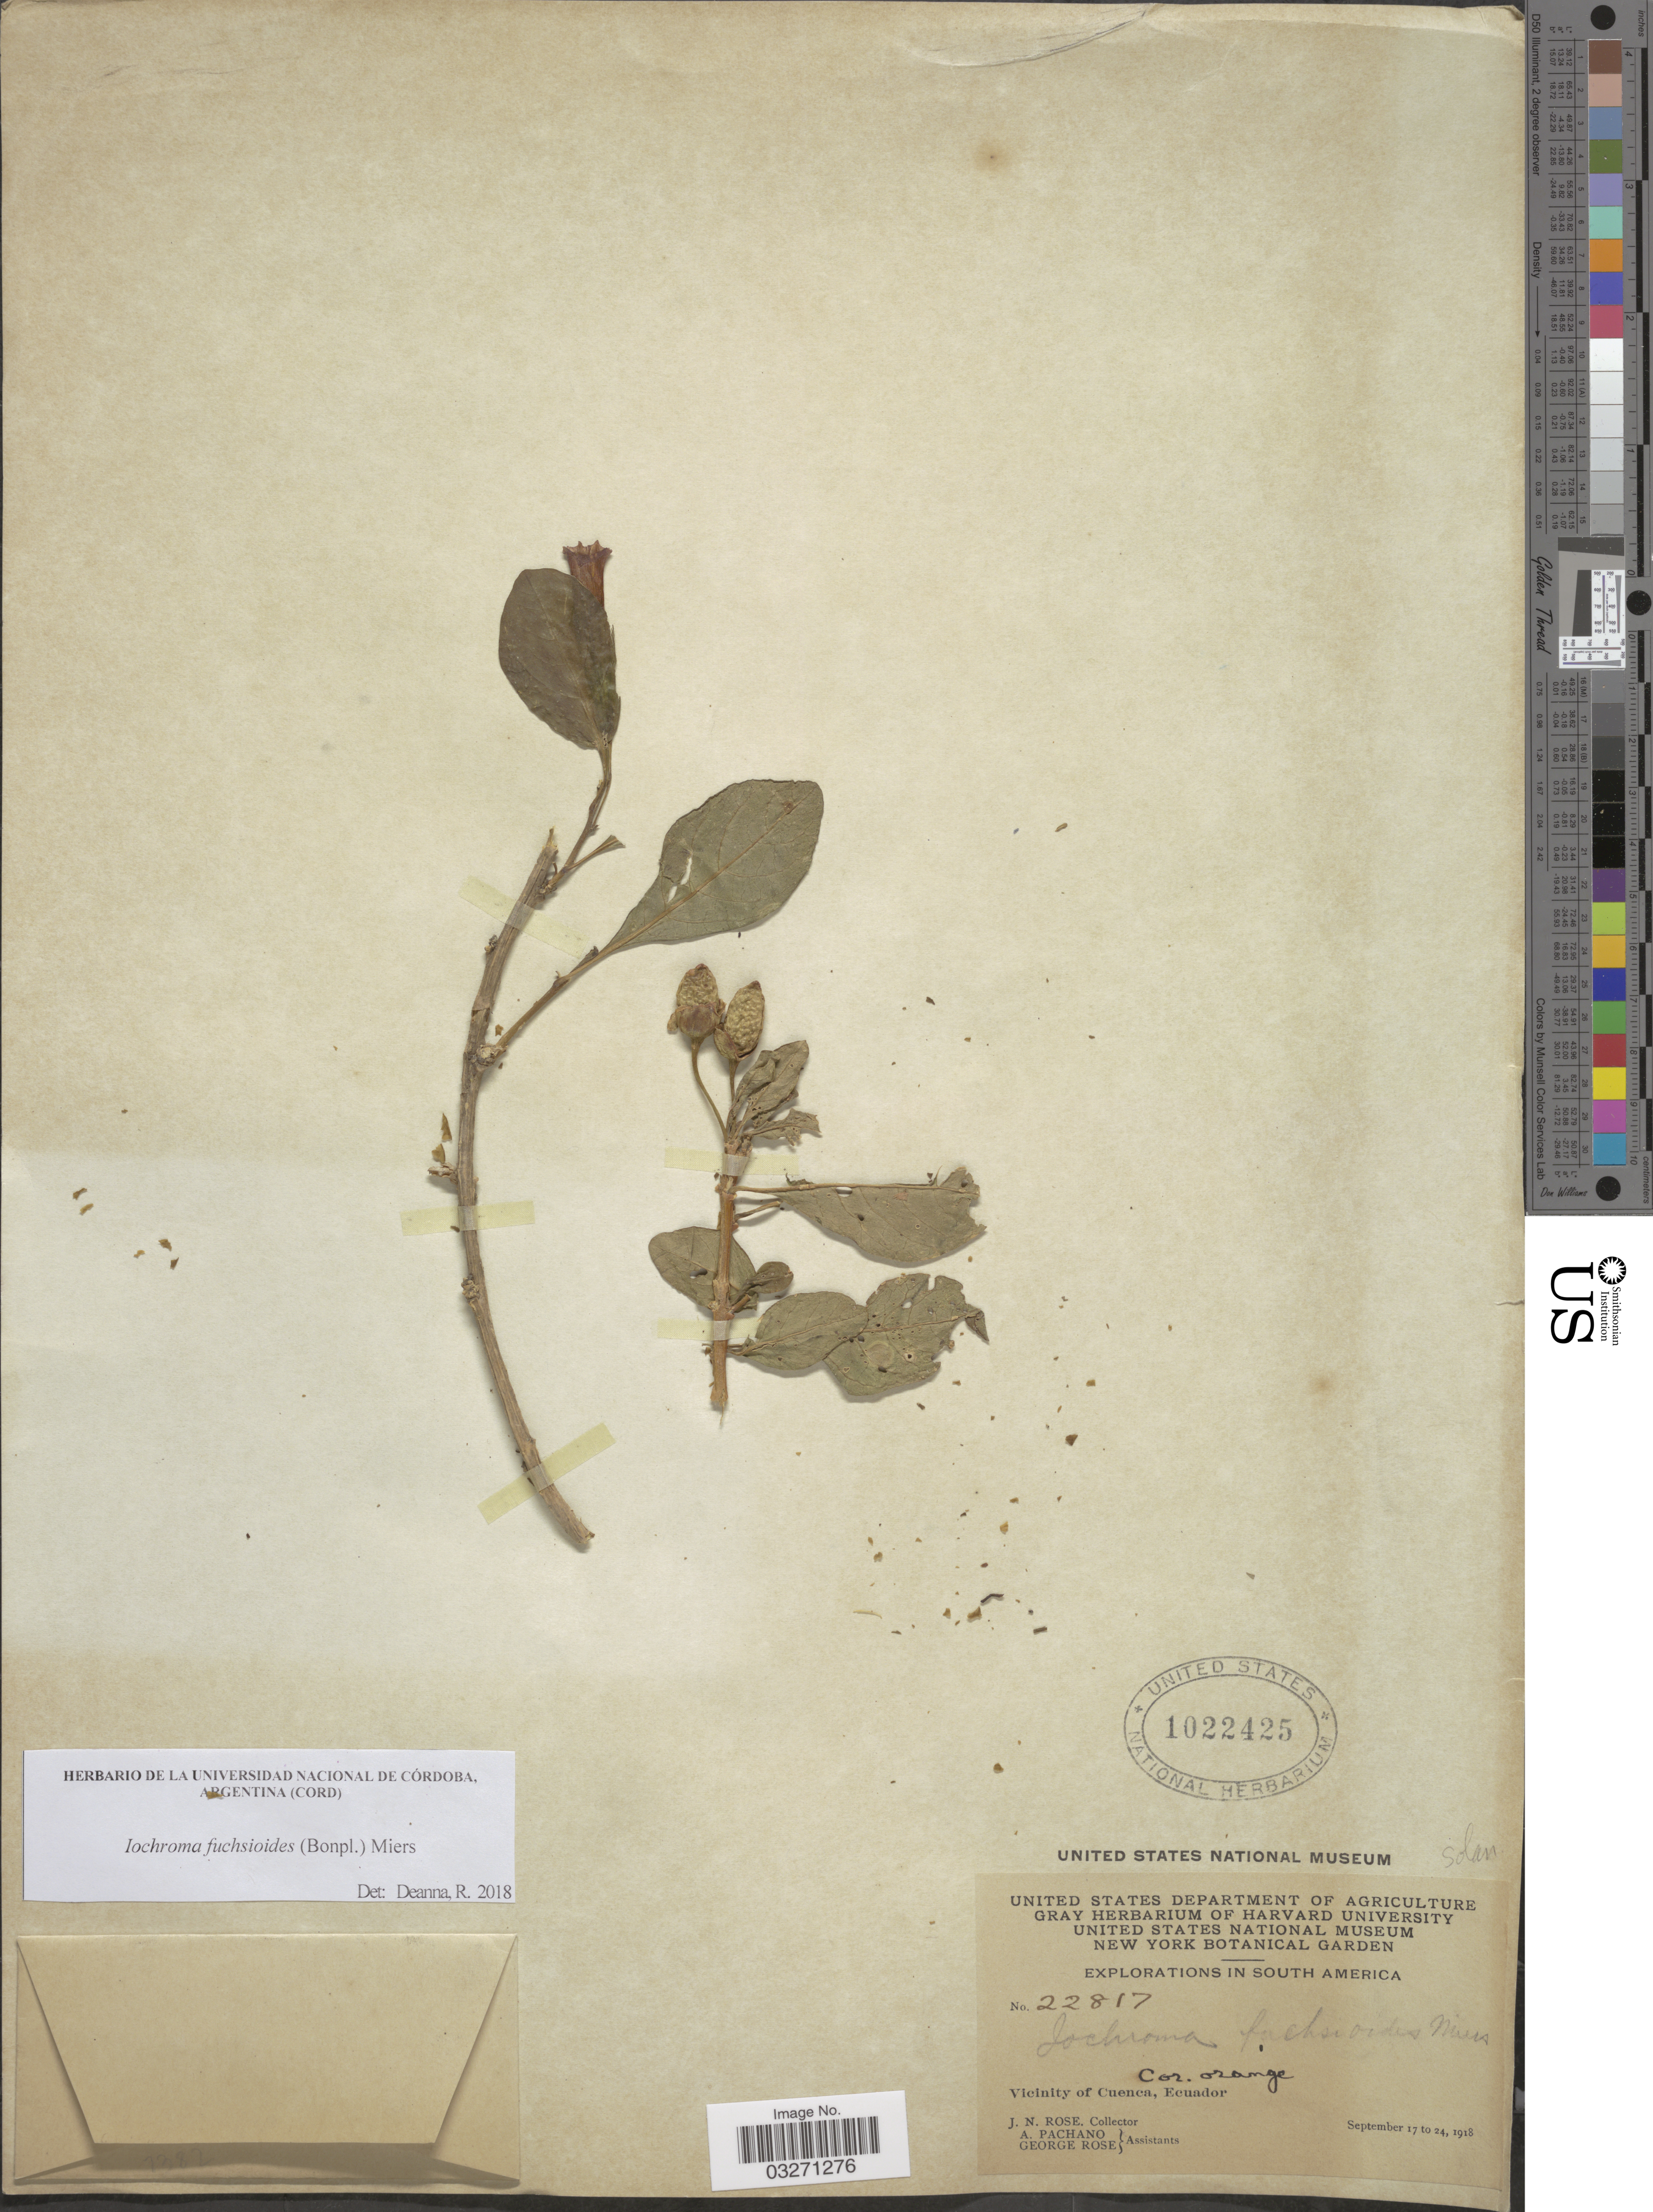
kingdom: Plantae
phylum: Tracheophyta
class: Magnoliopsida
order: Solanales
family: Solanaceae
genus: Iochroma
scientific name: Iochroma fuchsioides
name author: (Bonpl.) Miers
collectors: J. N. Rose, A. Pachano & G. Rose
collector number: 22817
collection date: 1918-09-17/1918-09-24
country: Ecuador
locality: Vicinity of Cuenca.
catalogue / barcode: US 1022425